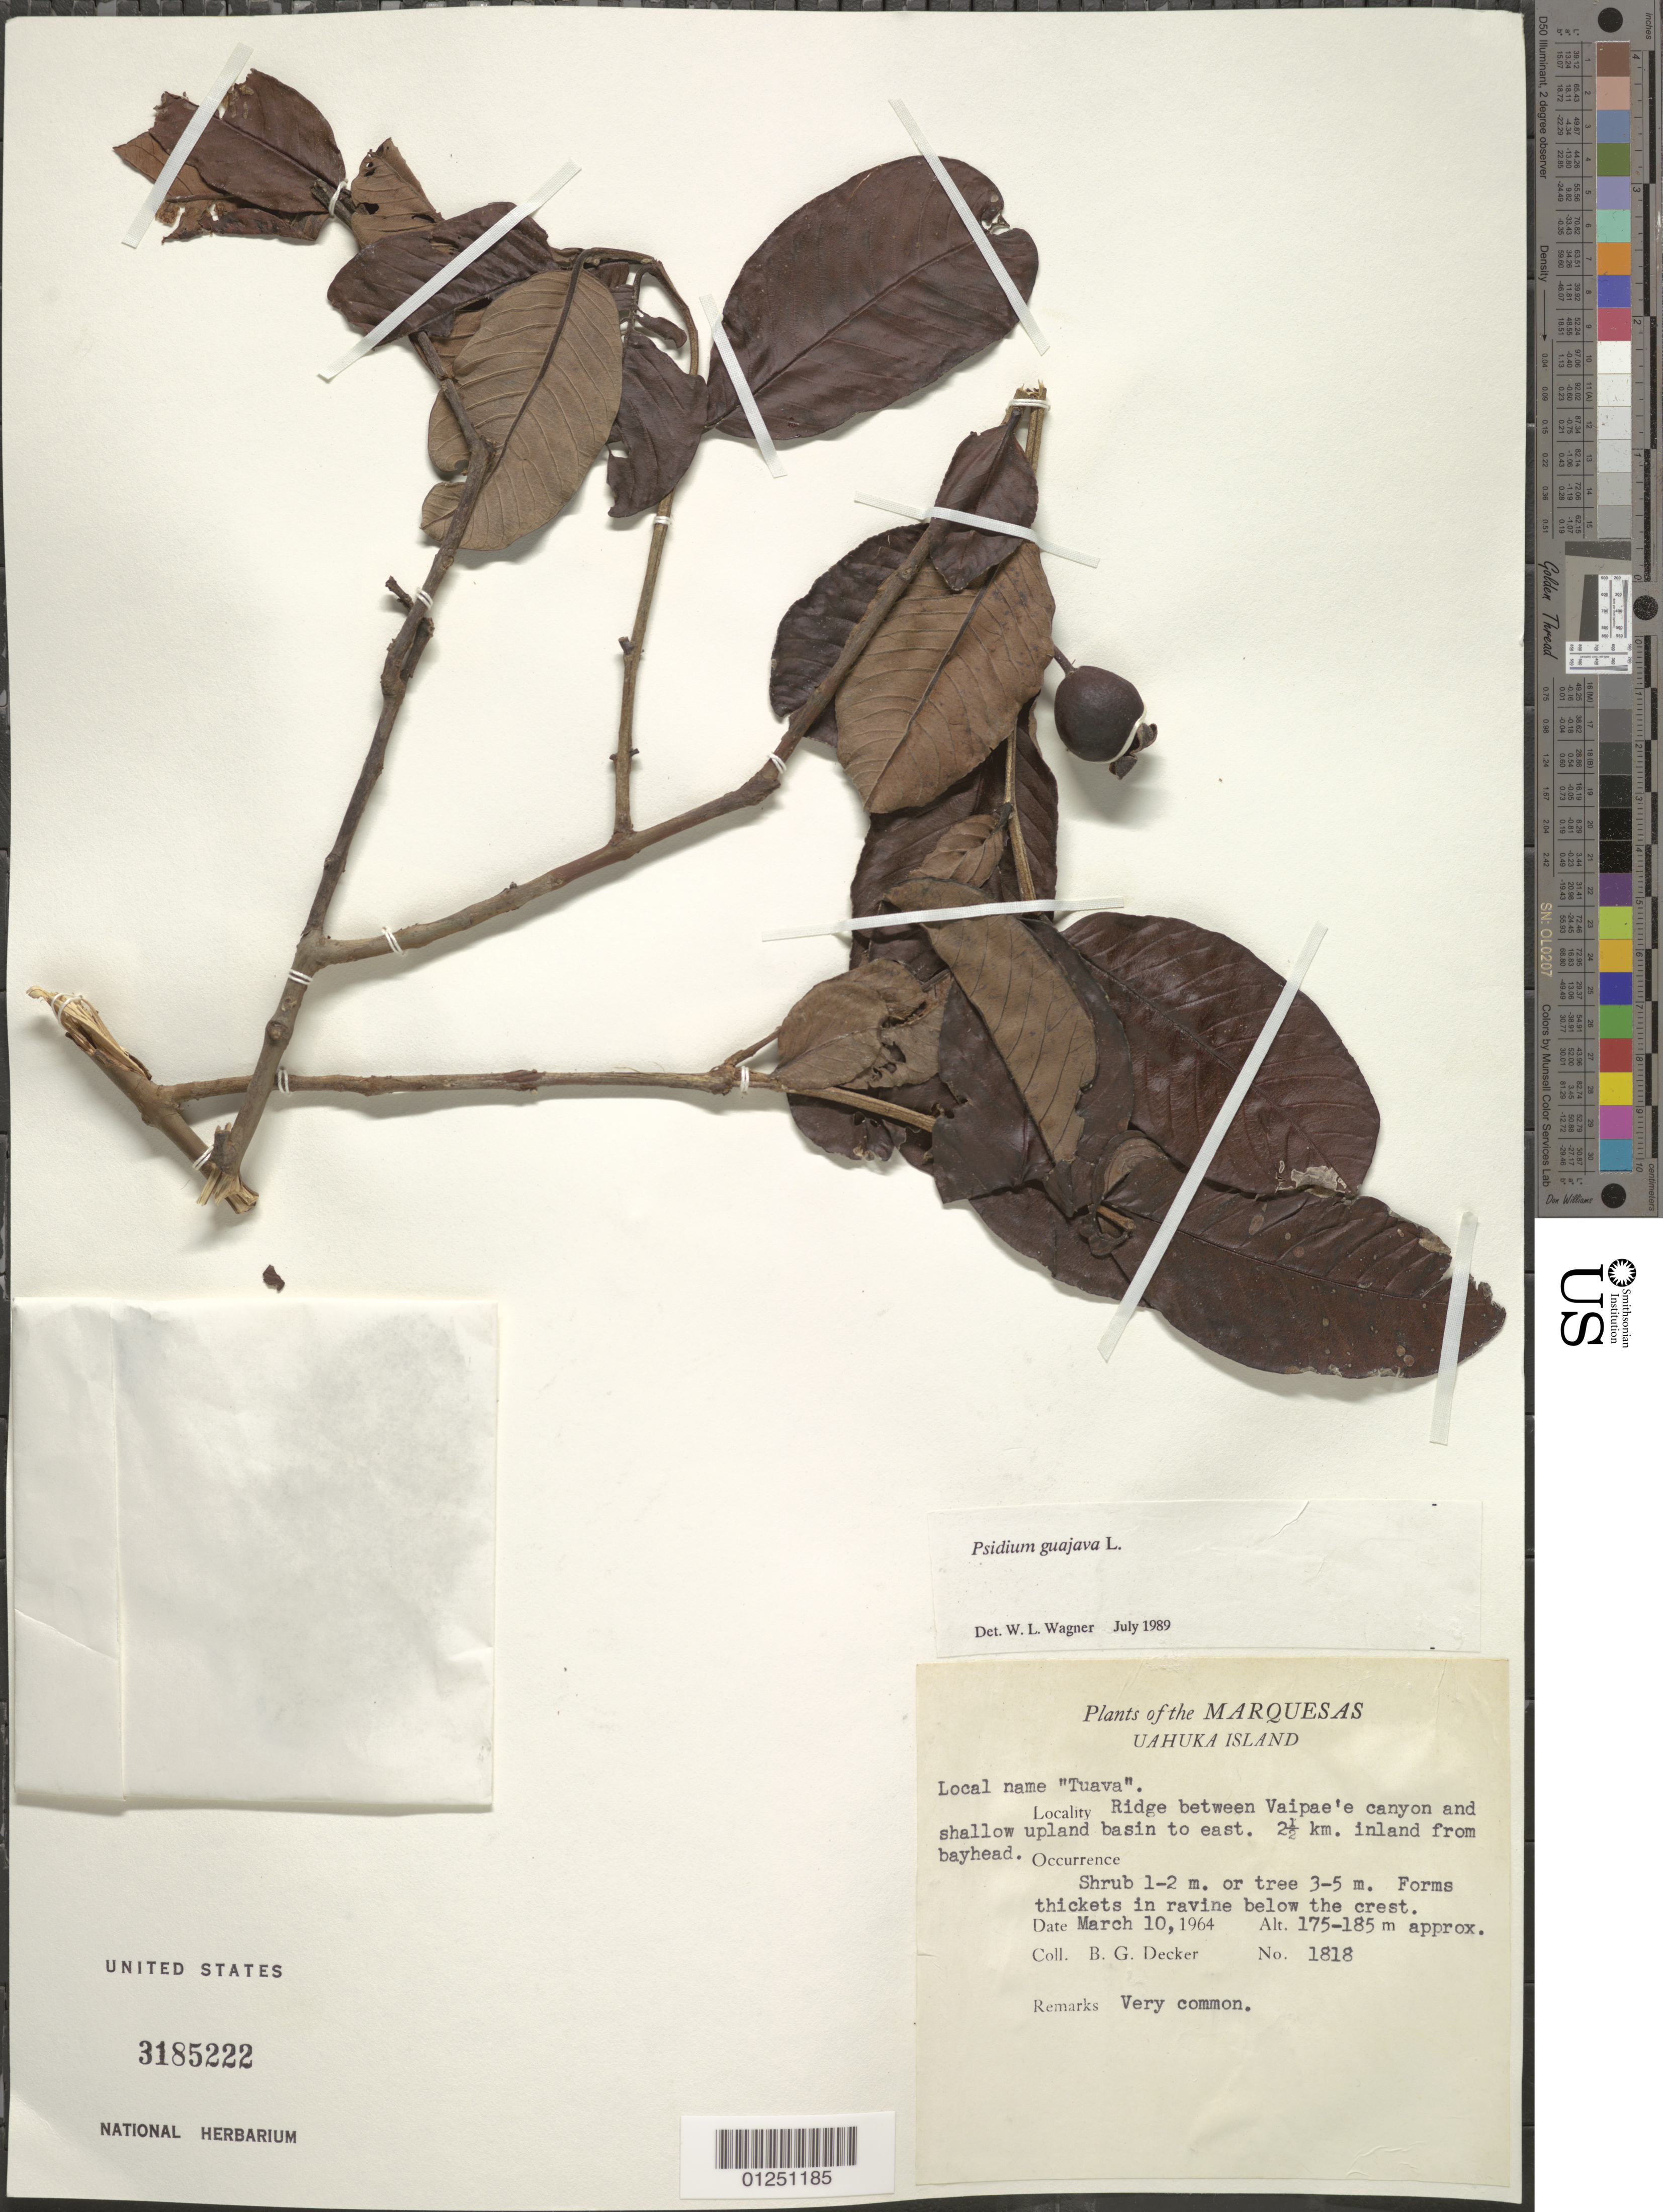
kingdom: Plantae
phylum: Tracheophyta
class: Magnoliopsida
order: Myrtales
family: Myrtaceae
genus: Psidium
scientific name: Psidium guajava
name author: L.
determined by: Wagner, W. L., (BOT), Smithsonian Institution - National Museum of Natural History (UNITED STATES)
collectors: B. G. Decker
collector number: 1818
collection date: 1964-03-10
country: French Polynesia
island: Ua Huka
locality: ridge between Vaipae'e canyon and shallow upland basin to E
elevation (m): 175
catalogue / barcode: US 3185222